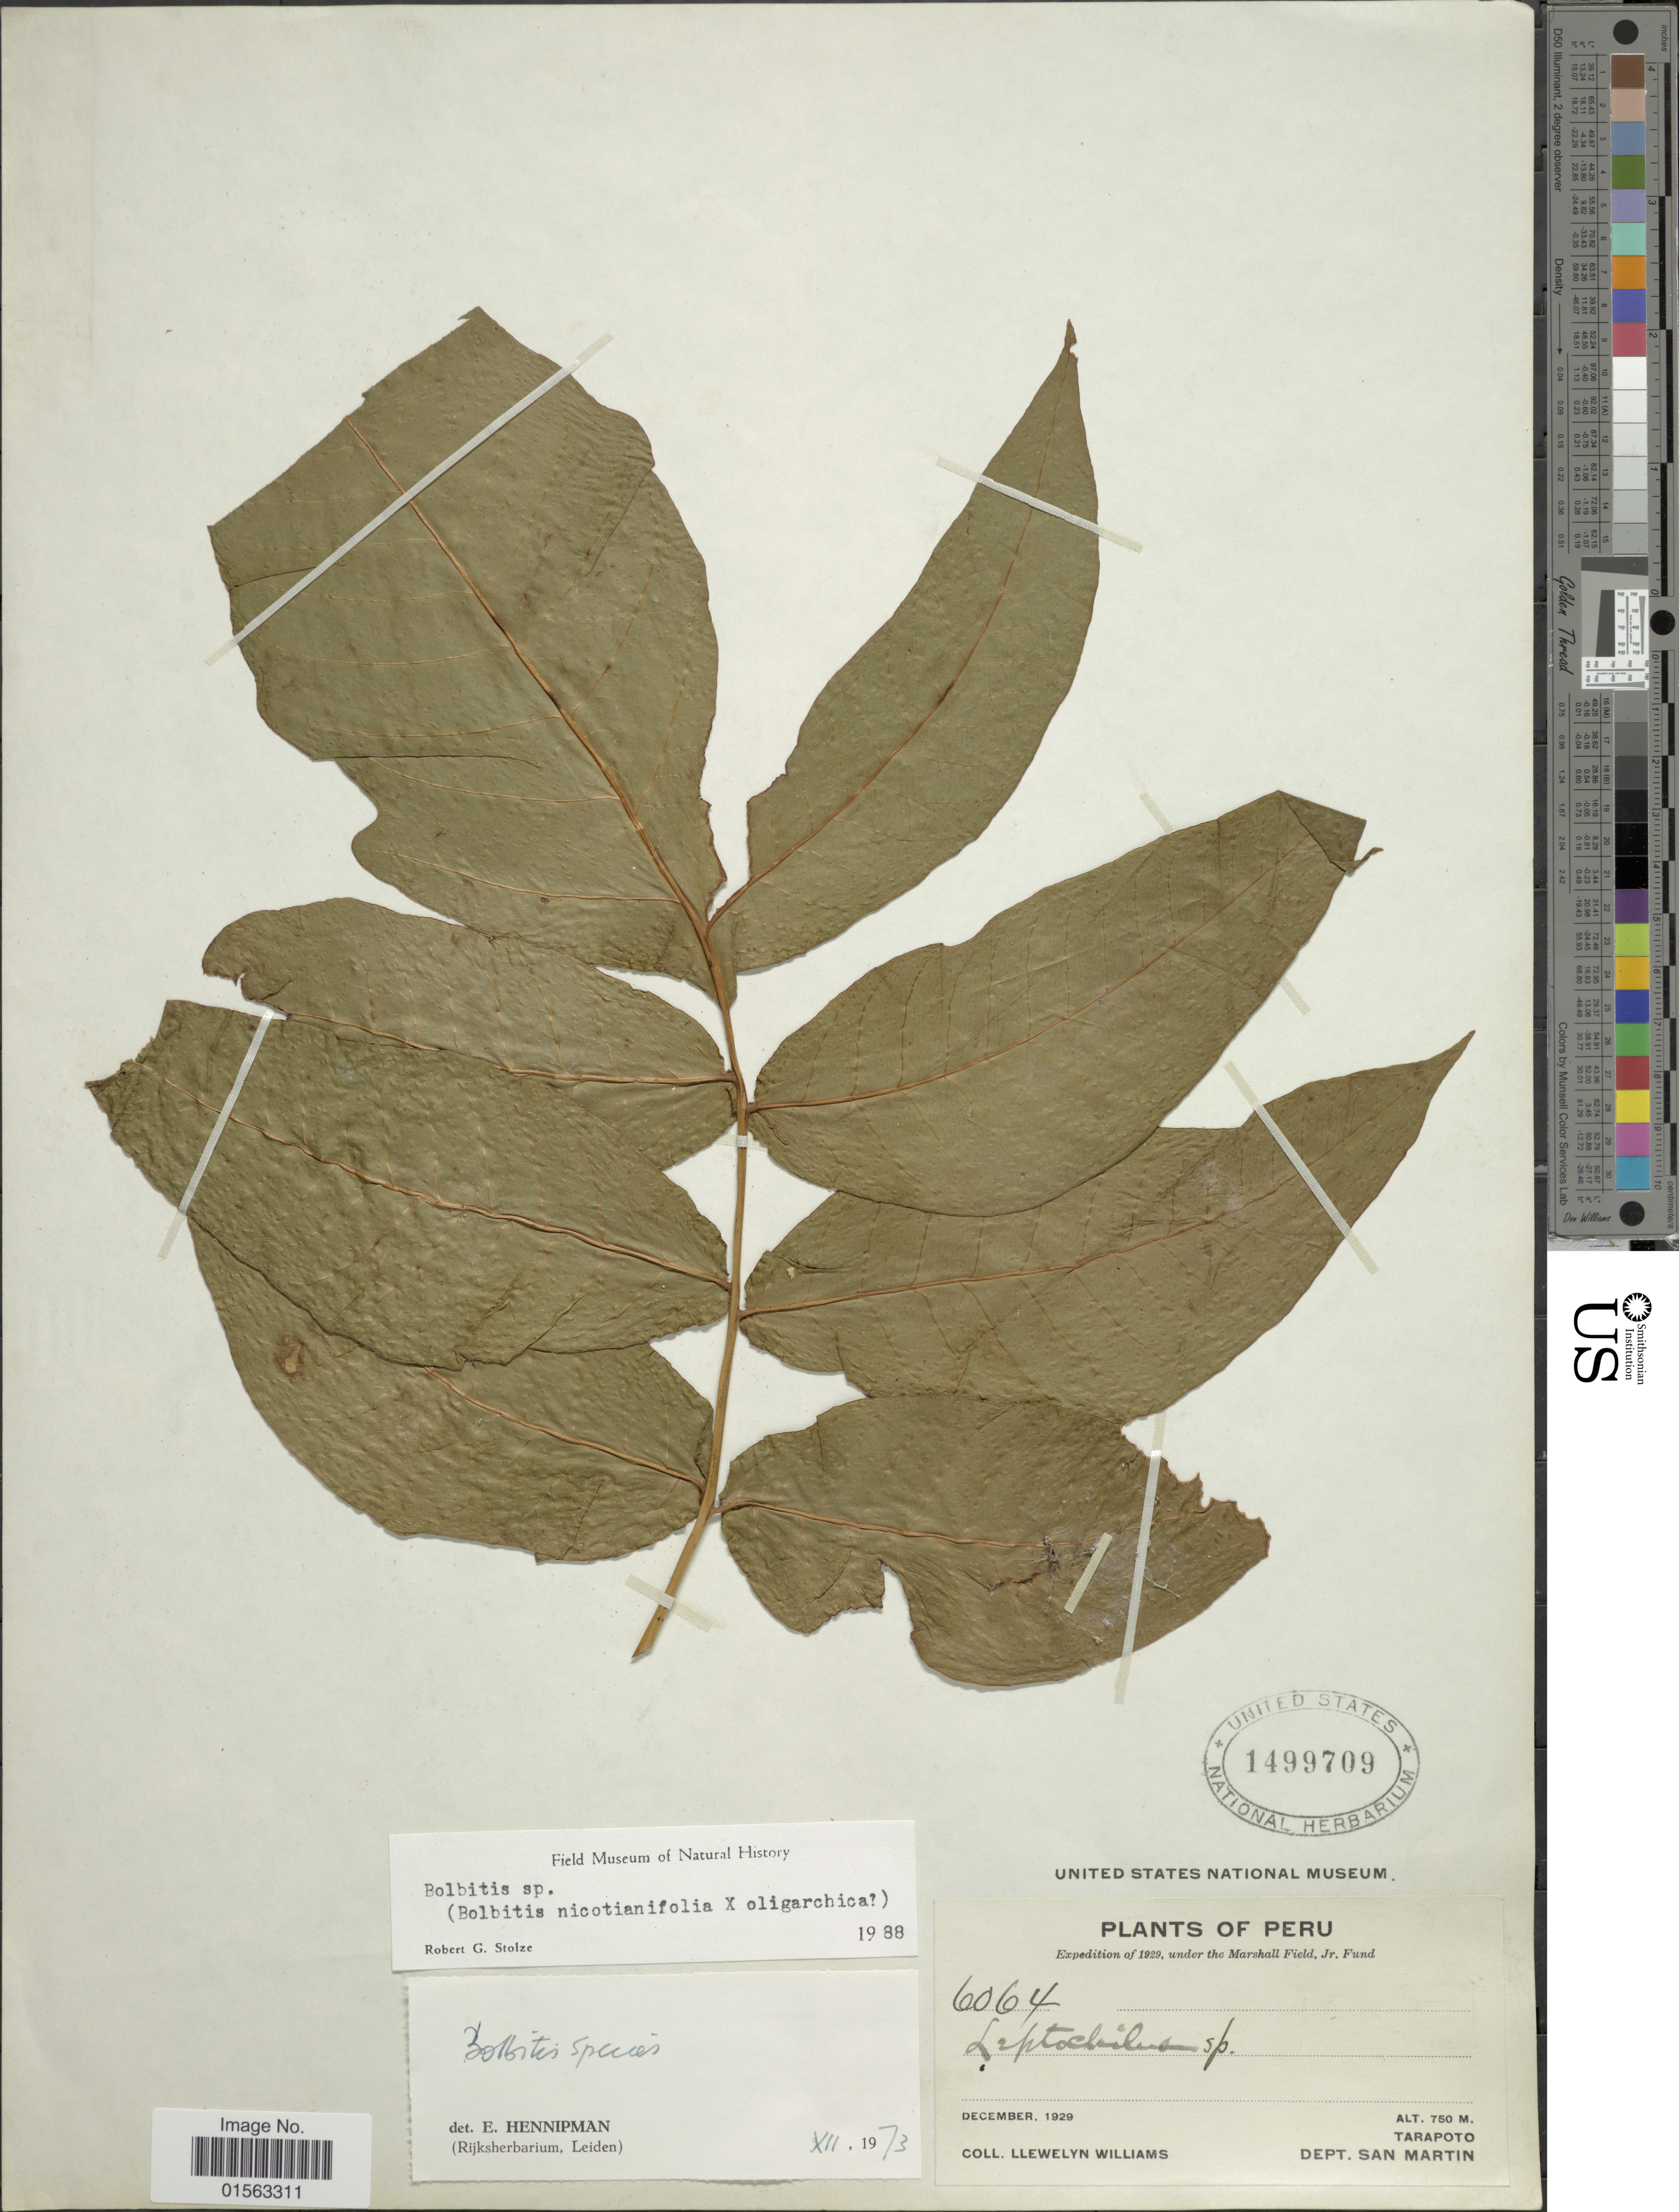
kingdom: Plantae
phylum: Tracheophyta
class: Polypodiopsida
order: Polypodiales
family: Dryopteridaceae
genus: Mickelia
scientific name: Mickelia nicotianifolia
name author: (Sw.) R.C. Moran et al.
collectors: Ll. Williams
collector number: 6064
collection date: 1929-12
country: Peru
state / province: San Martín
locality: Peru, Tarapoto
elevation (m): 750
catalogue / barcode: US 1499709